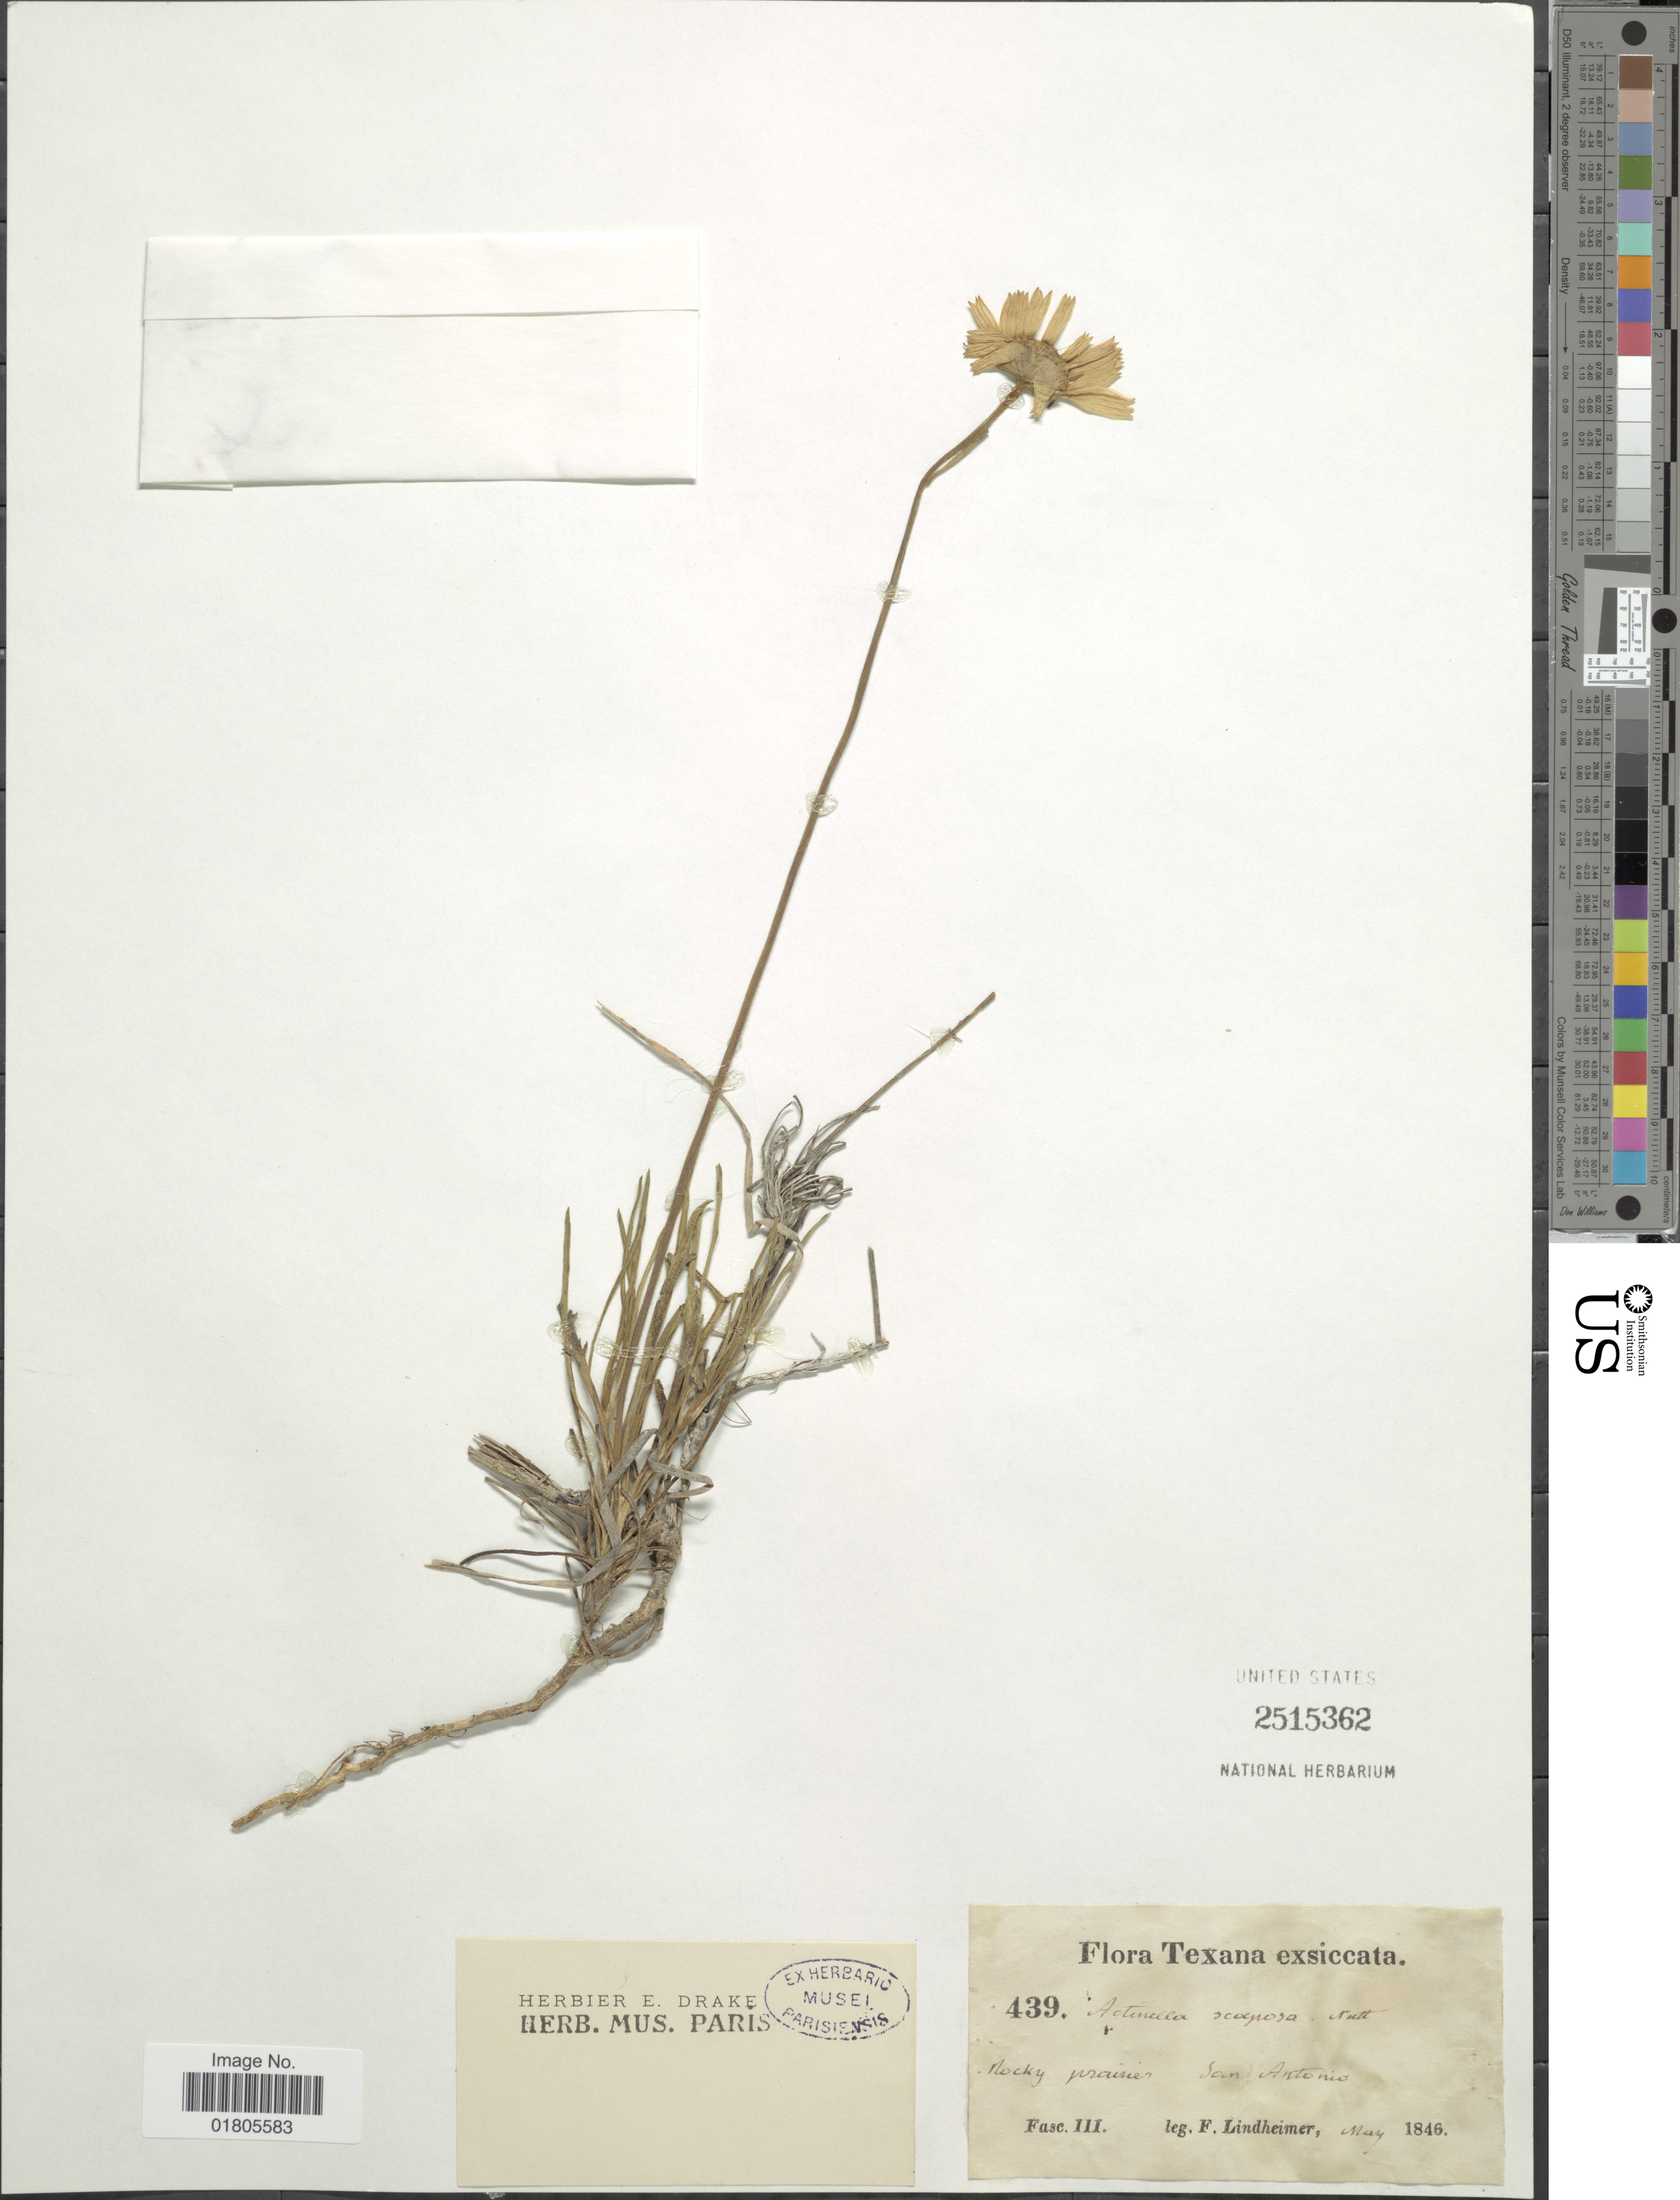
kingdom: Plantae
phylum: Tracheophyta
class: Magnoliopsida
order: Asterales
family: Asteraceae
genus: Actinea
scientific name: Actinea scaposa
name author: (DC.) Kuntze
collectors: F. Lindheimer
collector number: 439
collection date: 1846-05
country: United States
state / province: Texas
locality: Fasc. III. San Antonio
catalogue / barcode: US 2515362